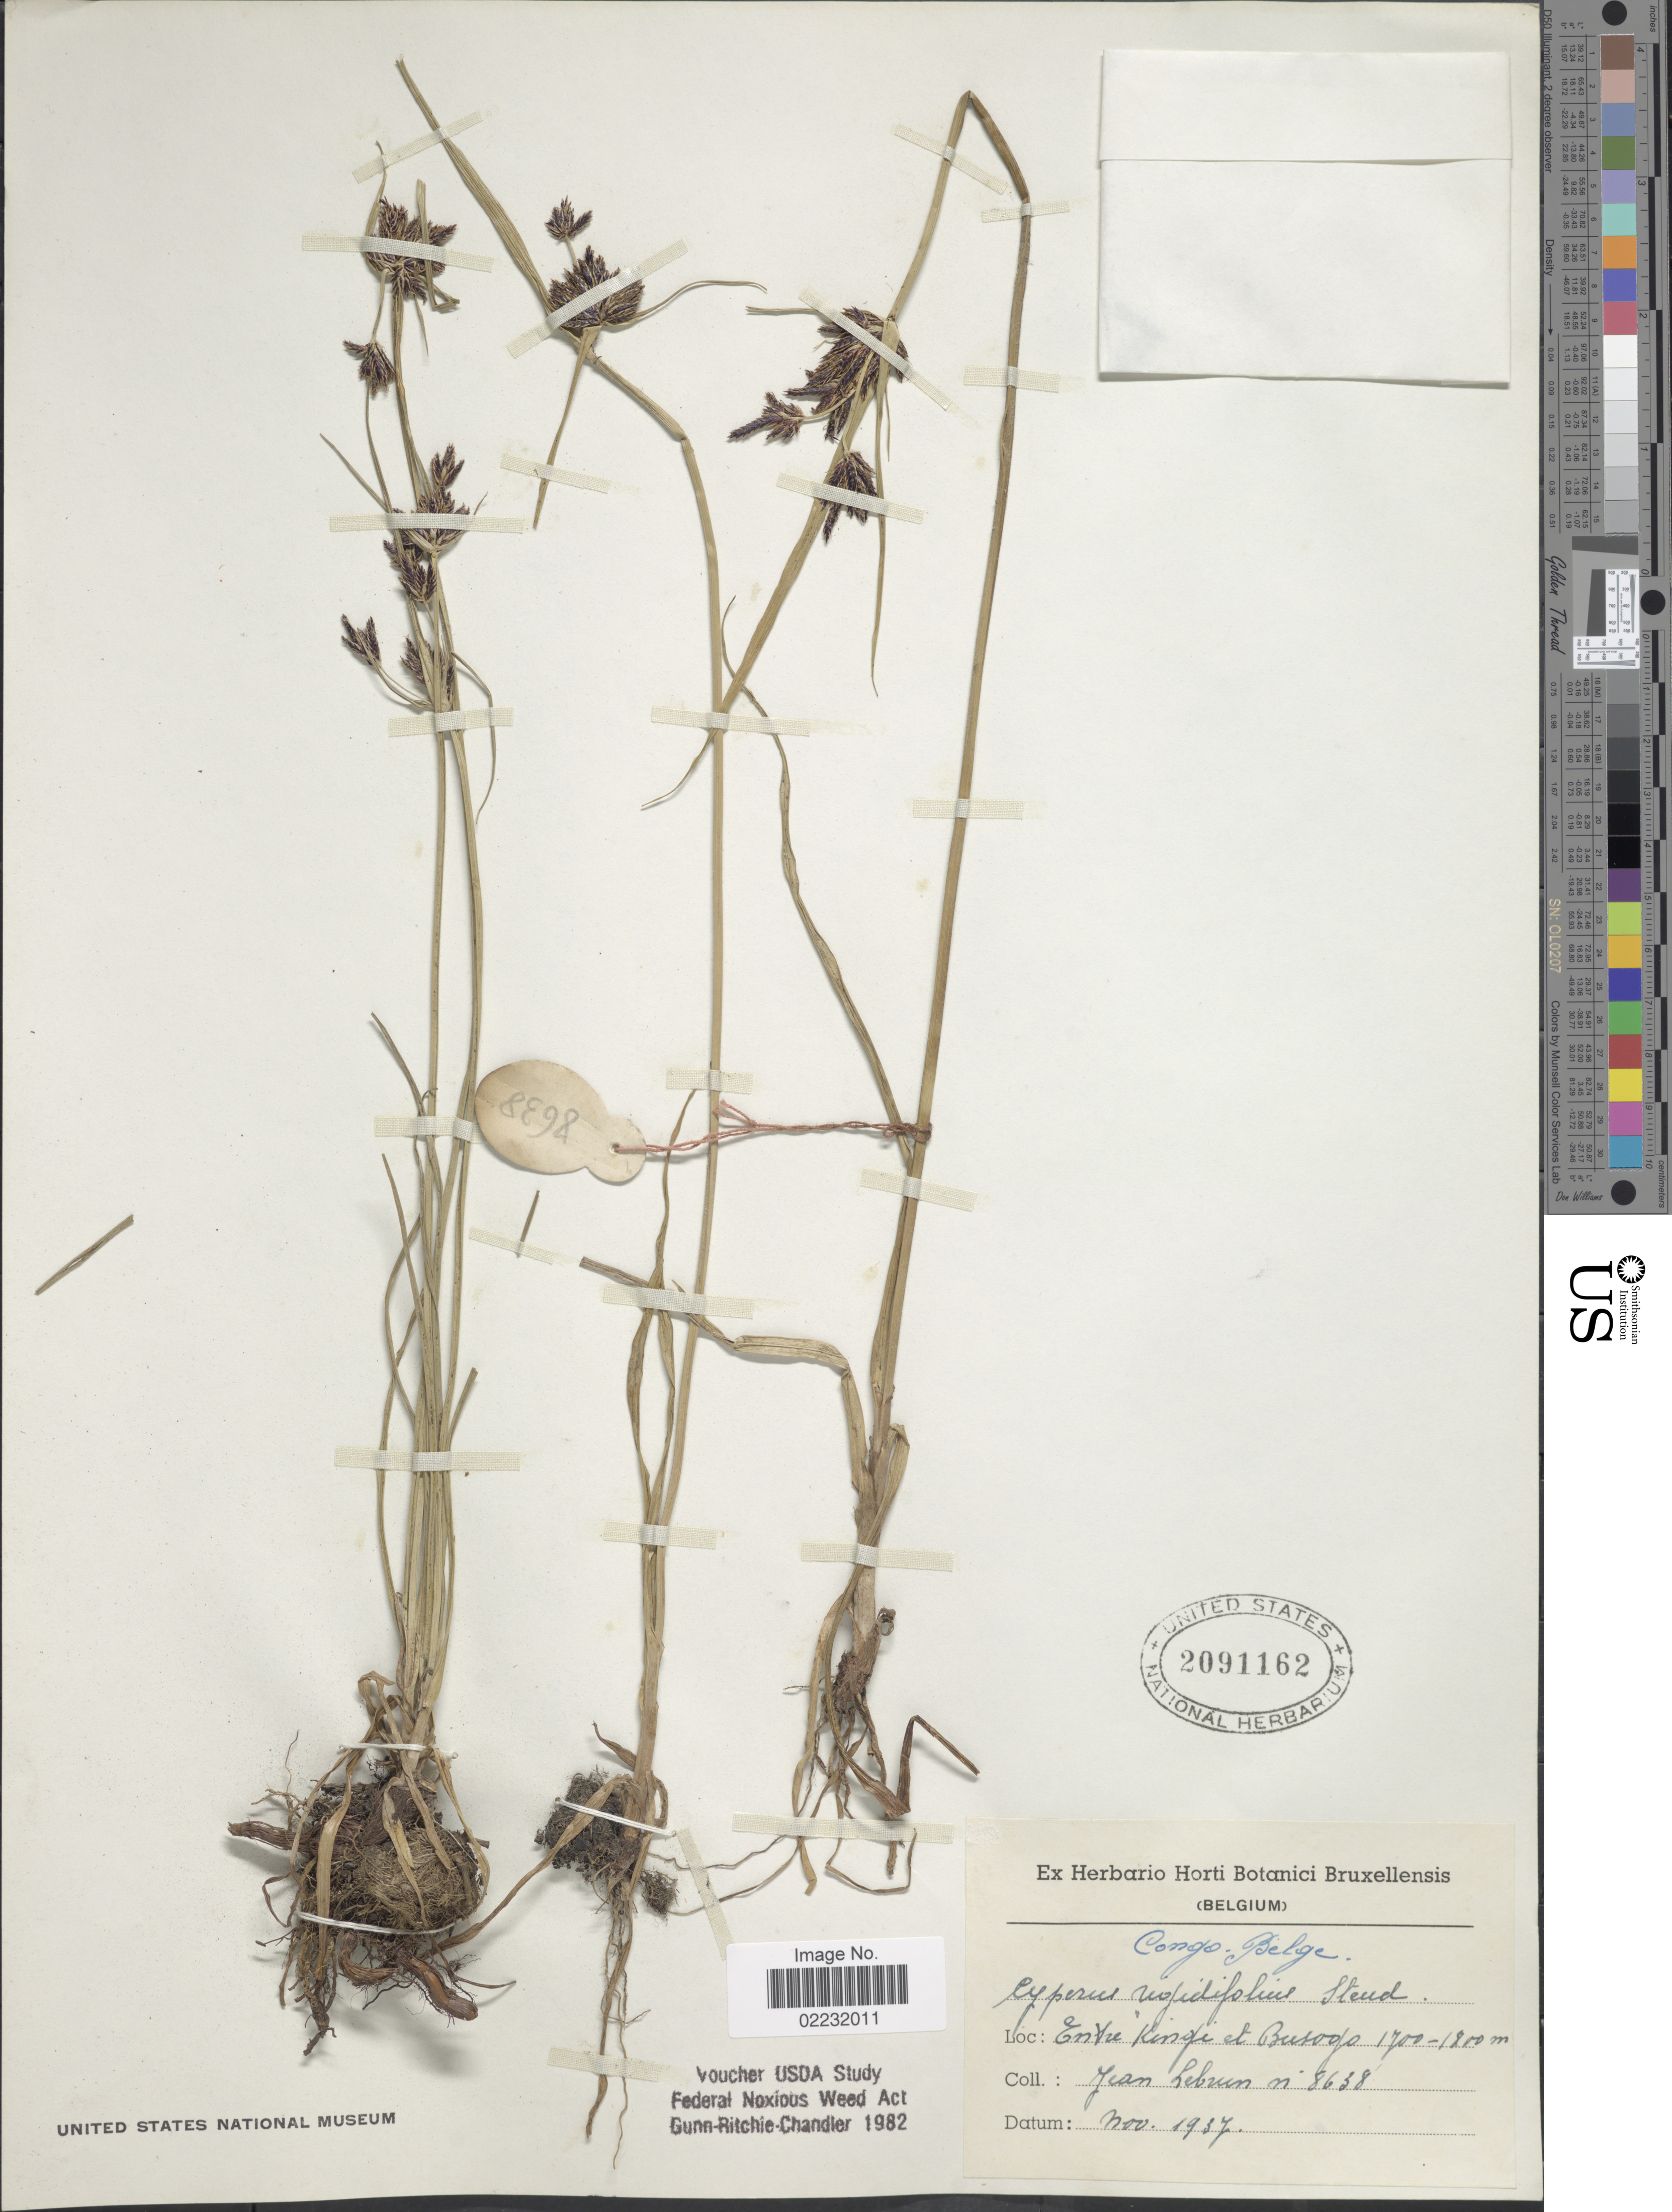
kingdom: Plantae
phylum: Tracheophyta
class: Liliopsida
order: Poales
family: Cyperaceae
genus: Cyperus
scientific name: Cyperus rigidifolius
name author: Steud.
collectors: J. A. Lebrun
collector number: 8638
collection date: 1937-11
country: Congo, Democratic Republic of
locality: Entre Kinofi et Busoofo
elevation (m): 1700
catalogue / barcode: US 2091162